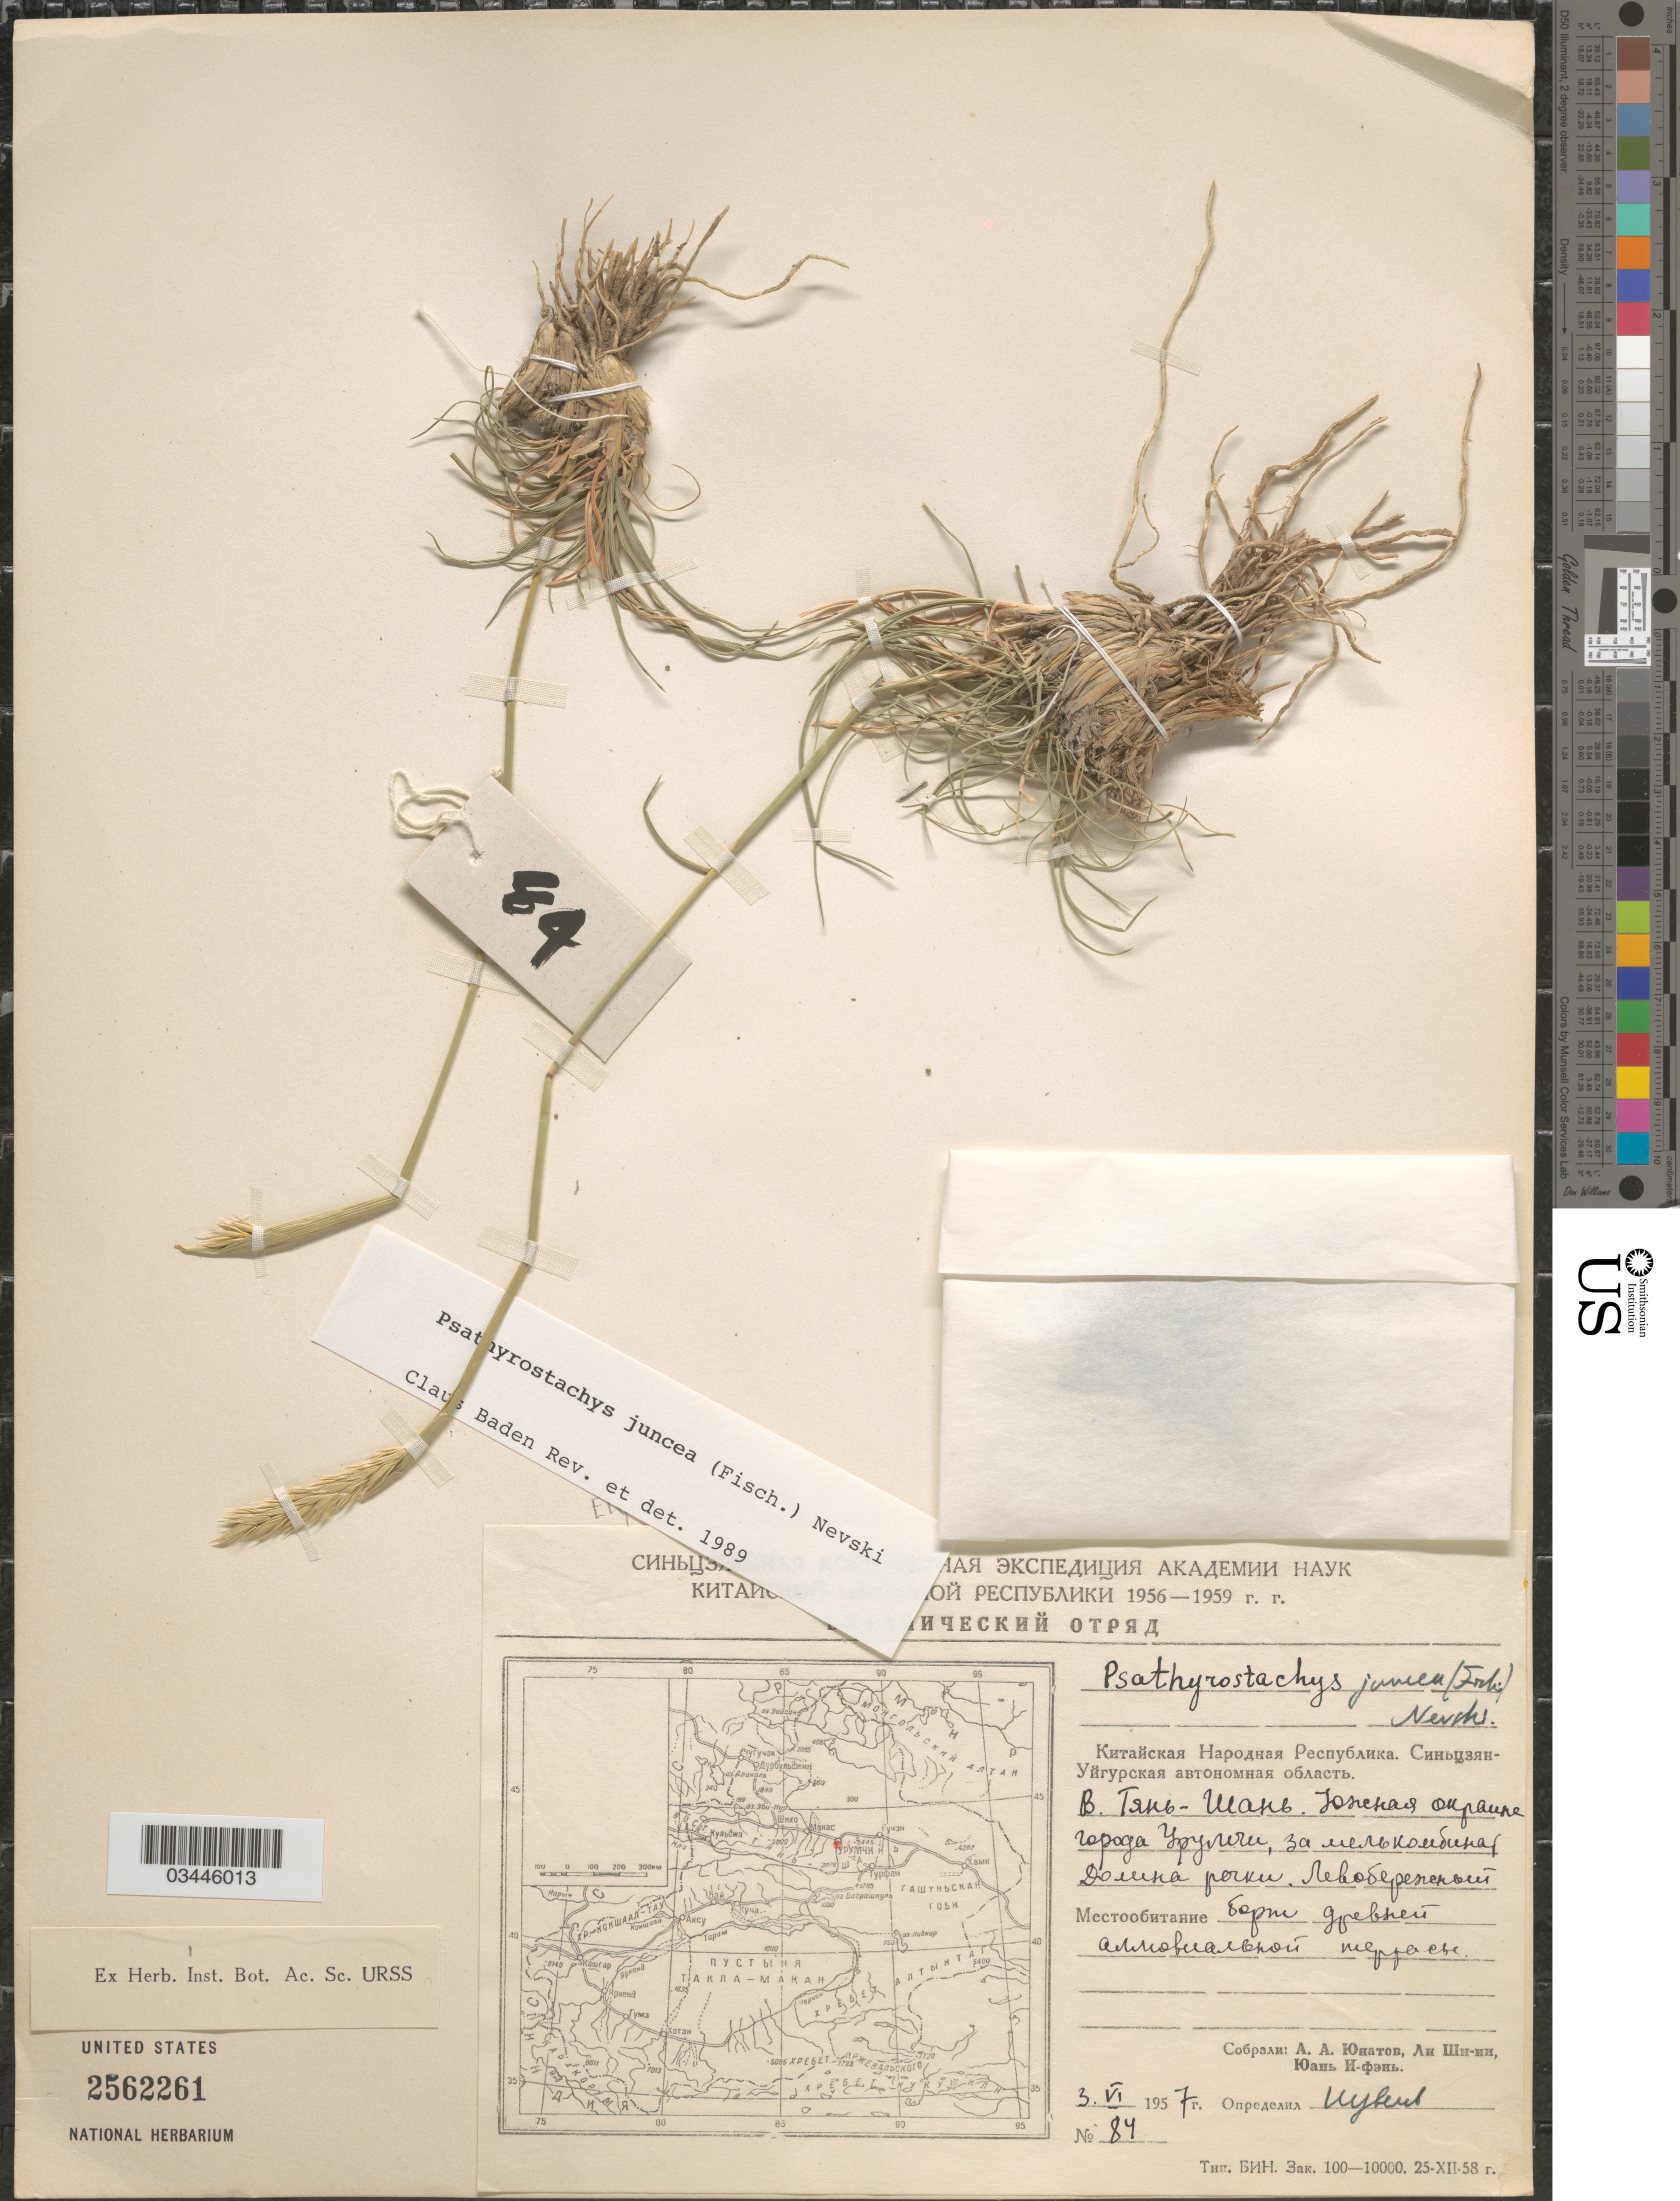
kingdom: Plantae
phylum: Tracheophyta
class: Liliopsida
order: Poales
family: Poaceae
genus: Psathyrostachys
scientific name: Psathyrostachys juncea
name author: (Fisch.) Nevki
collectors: A. Unatov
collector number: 84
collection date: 1957-06-03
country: China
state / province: Xinjiang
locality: South outskirts of Urumchi.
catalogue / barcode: US 2562261